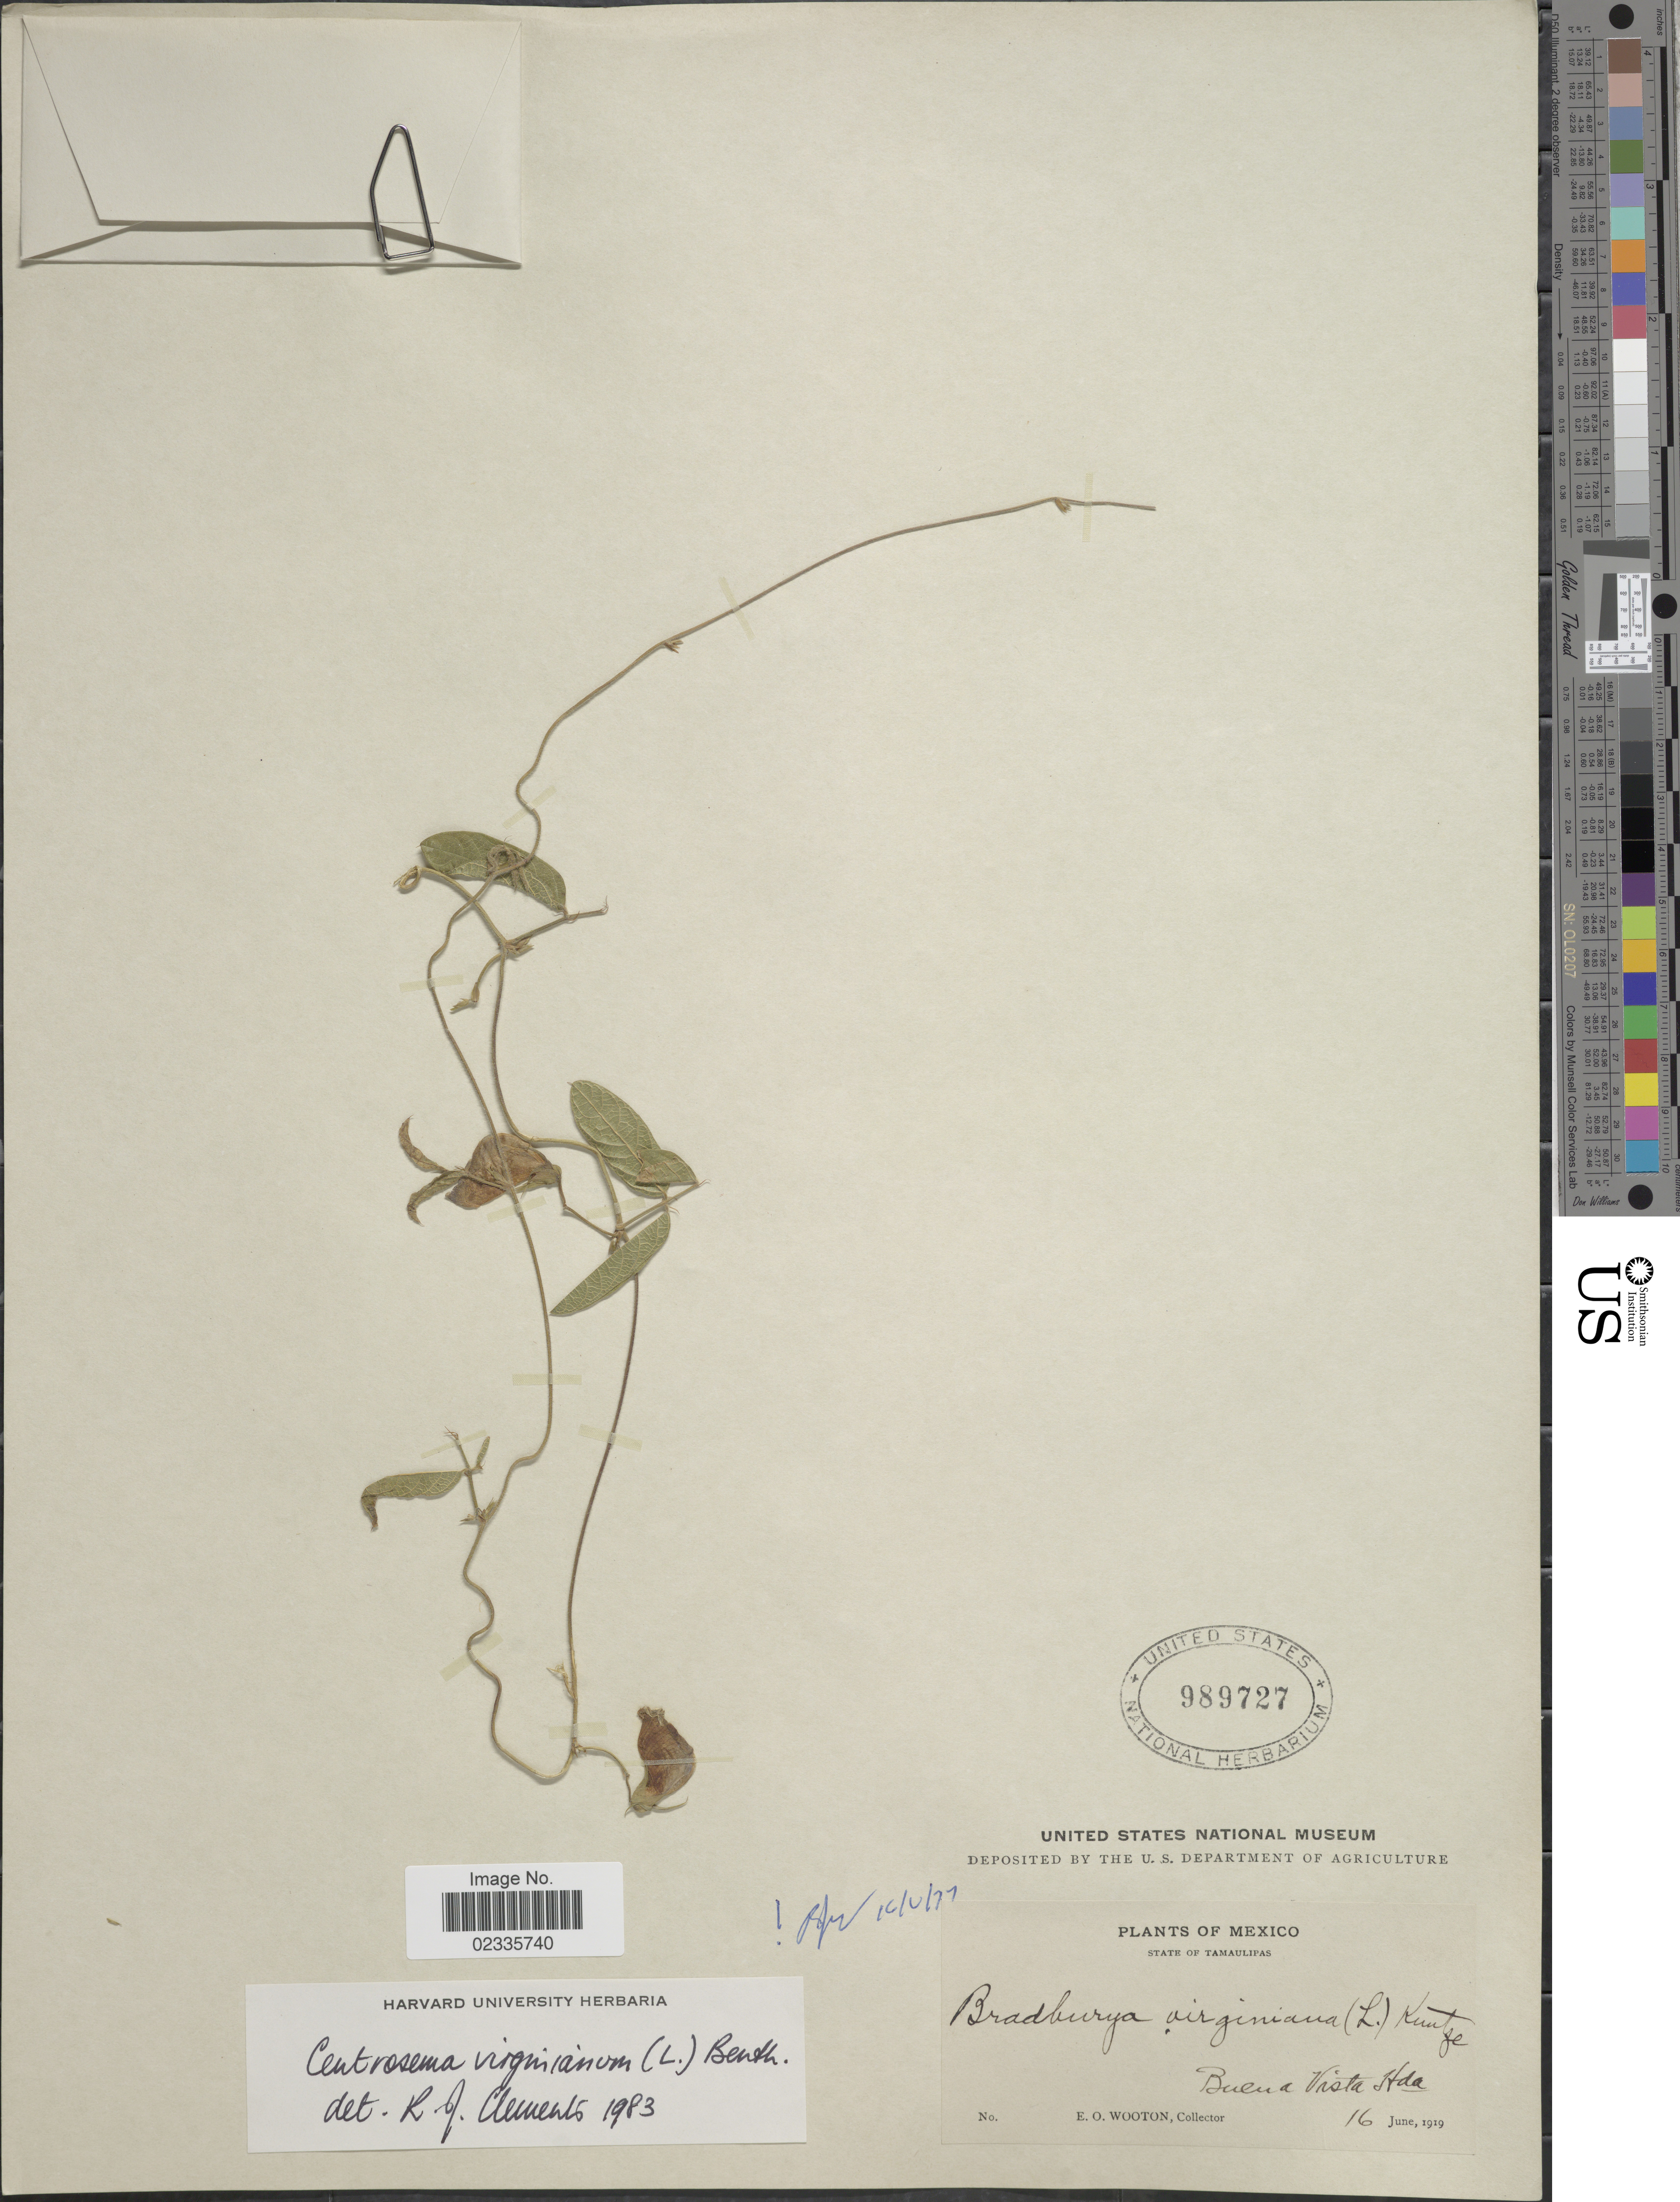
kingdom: Plantae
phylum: Tracheophyta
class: Magnoliopsida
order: Fabales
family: Fabaceae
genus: Centrosema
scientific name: Centrosema virginianum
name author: (L.) Benth.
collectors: E. O. Wooton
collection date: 1919-06-16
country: Mexico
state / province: Tamaulipas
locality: State of Tamaulipas. Buena Vista Hda.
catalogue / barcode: US 989727